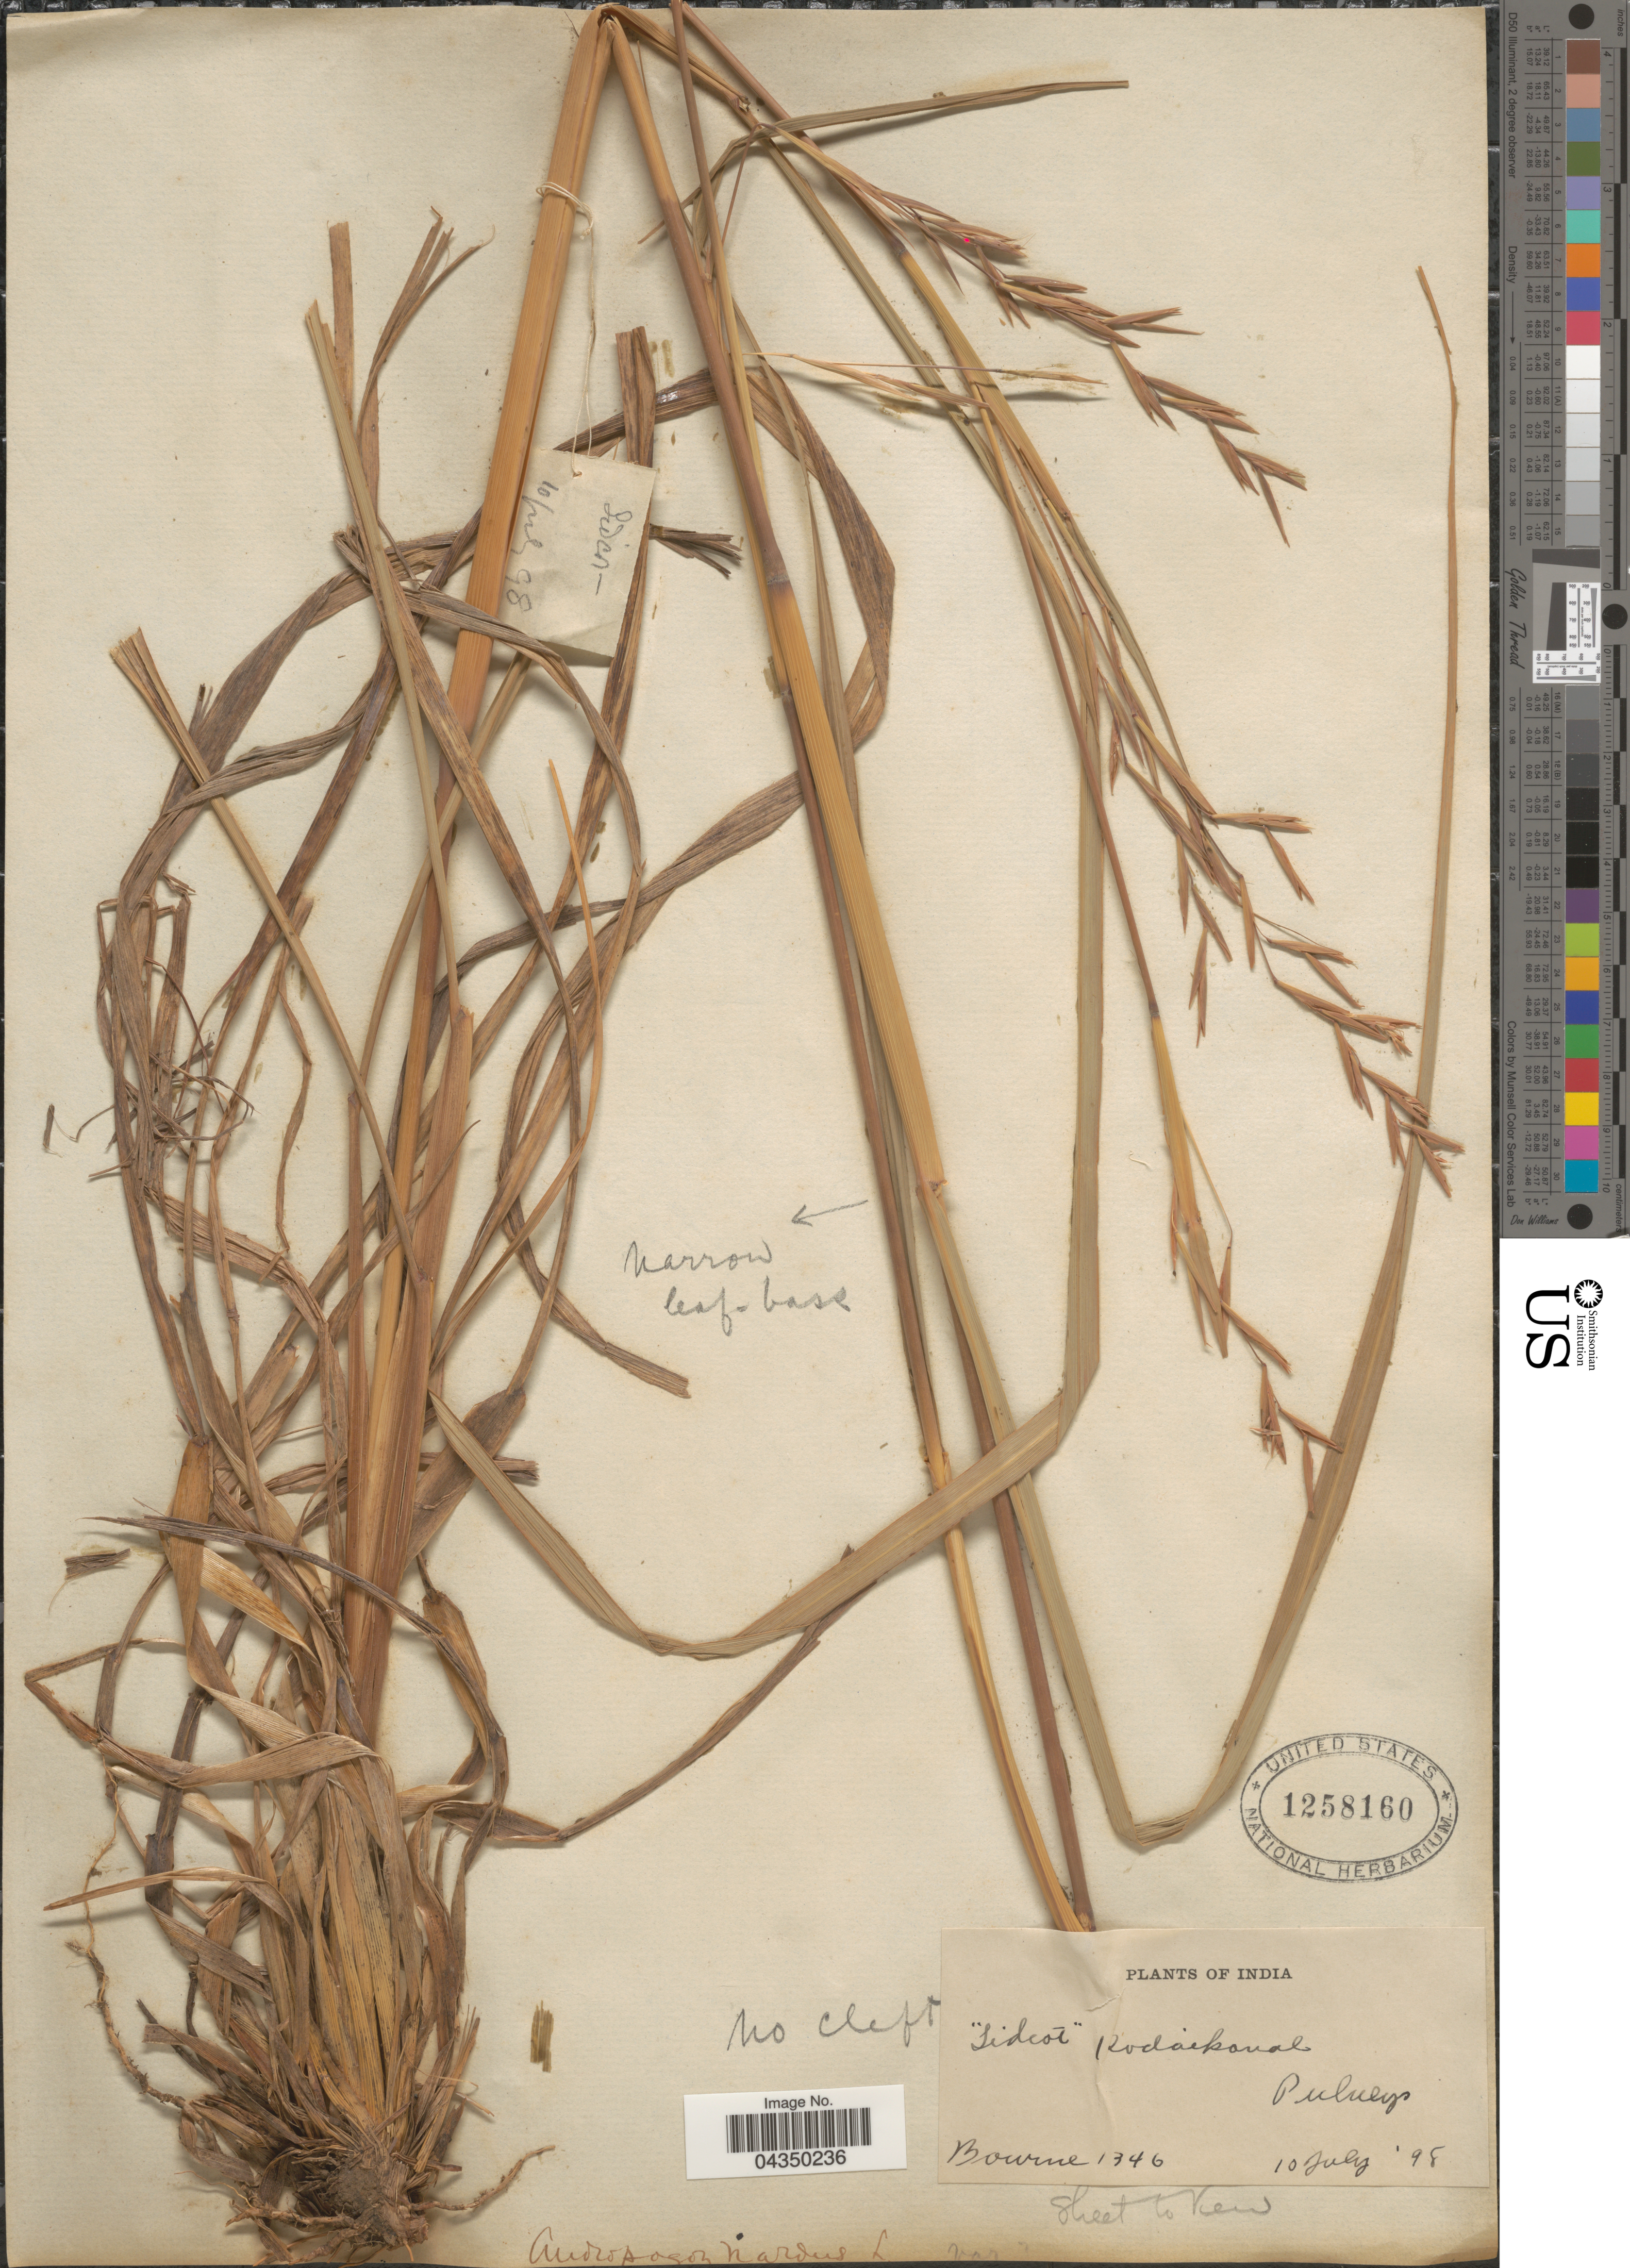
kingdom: Plantae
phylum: Tracheophyta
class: Liliopsida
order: Poales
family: Poaceae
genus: Cymbopogon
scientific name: Cymbopogon sp.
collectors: -- Bourne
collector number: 1346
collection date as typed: Transcribed d/m/y: 10/7/98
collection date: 1898-07-10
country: India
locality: Pulneys.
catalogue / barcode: US 1258160